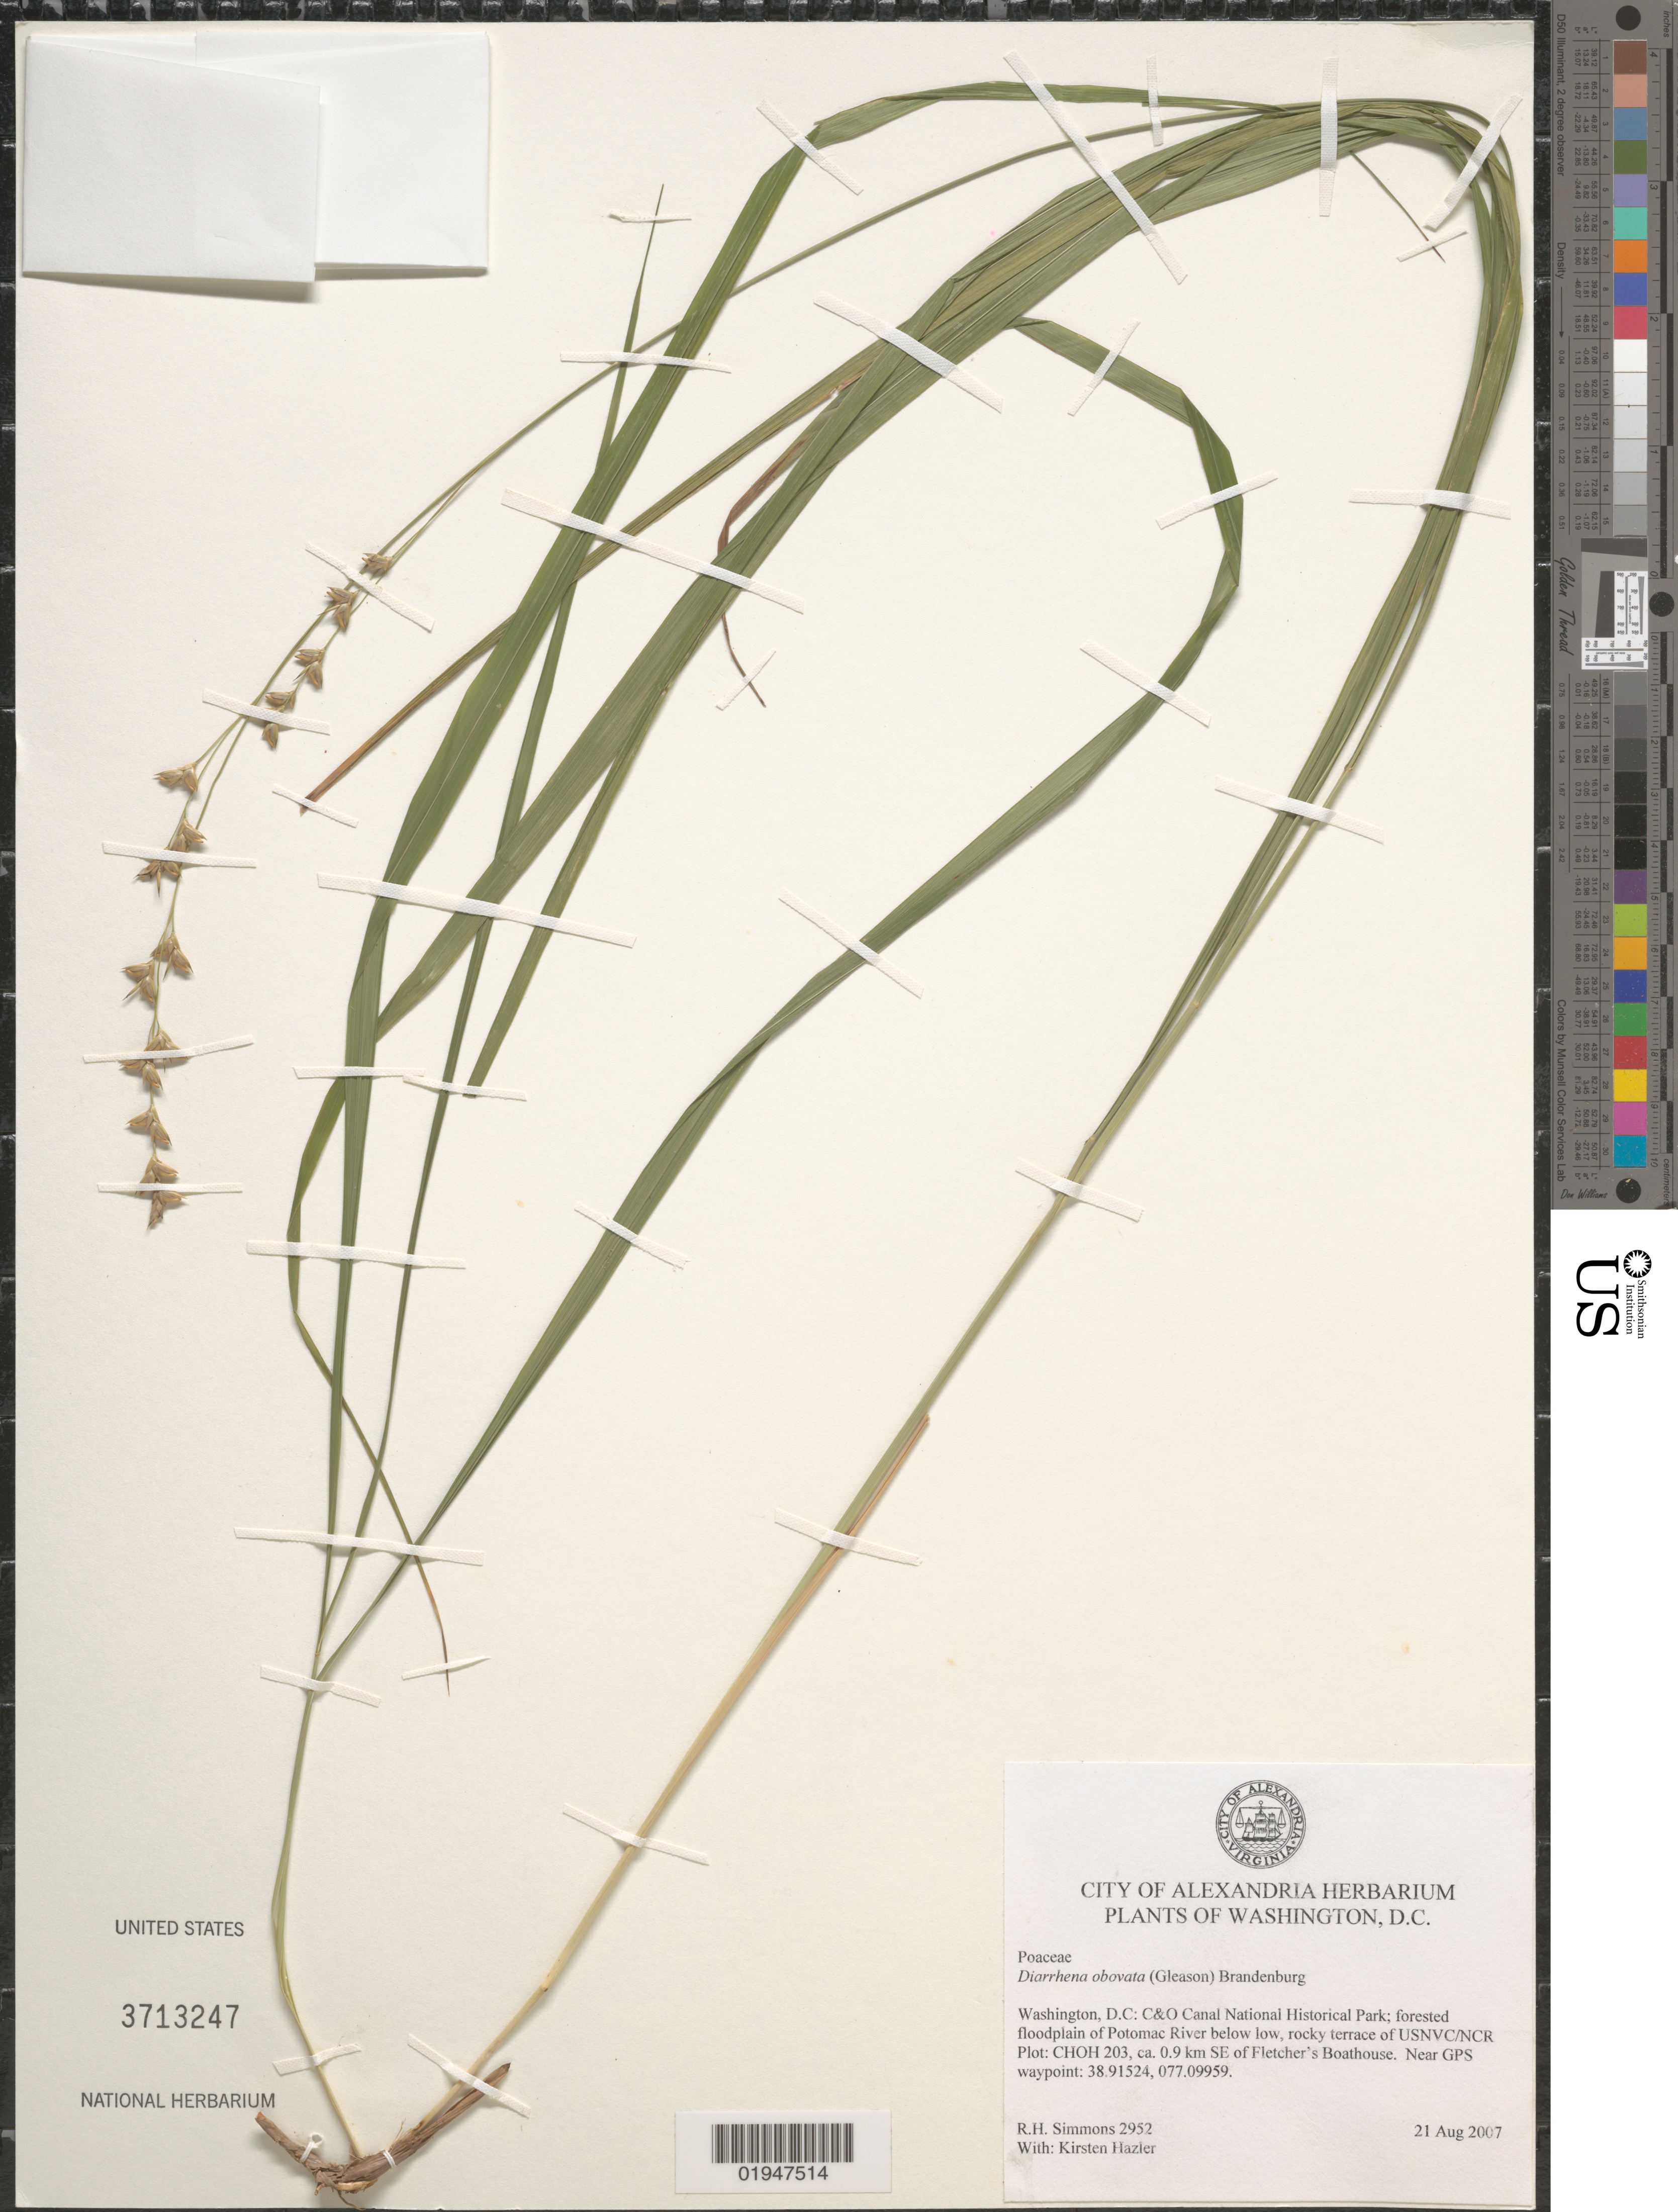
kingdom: Plantae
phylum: Tracheophyta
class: Liliopsida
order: Poales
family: Poaceae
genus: Diarrhena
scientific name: Diarrhena obovata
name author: (Gleason) Brandenburg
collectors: R. H. Simmons & K. Hazler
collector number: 2952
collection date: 2007-08-21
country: United States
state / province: District of Columbia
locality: C&O Canal National Historical Park: below terrace of USNVC/NCR Plot: CHOH 203, ca. 0.9 km SE of Fletcher's Boathouse.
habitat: forested floodplain of Potomoc River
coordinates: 38.91524, 077.09959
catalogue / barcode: US 3713247